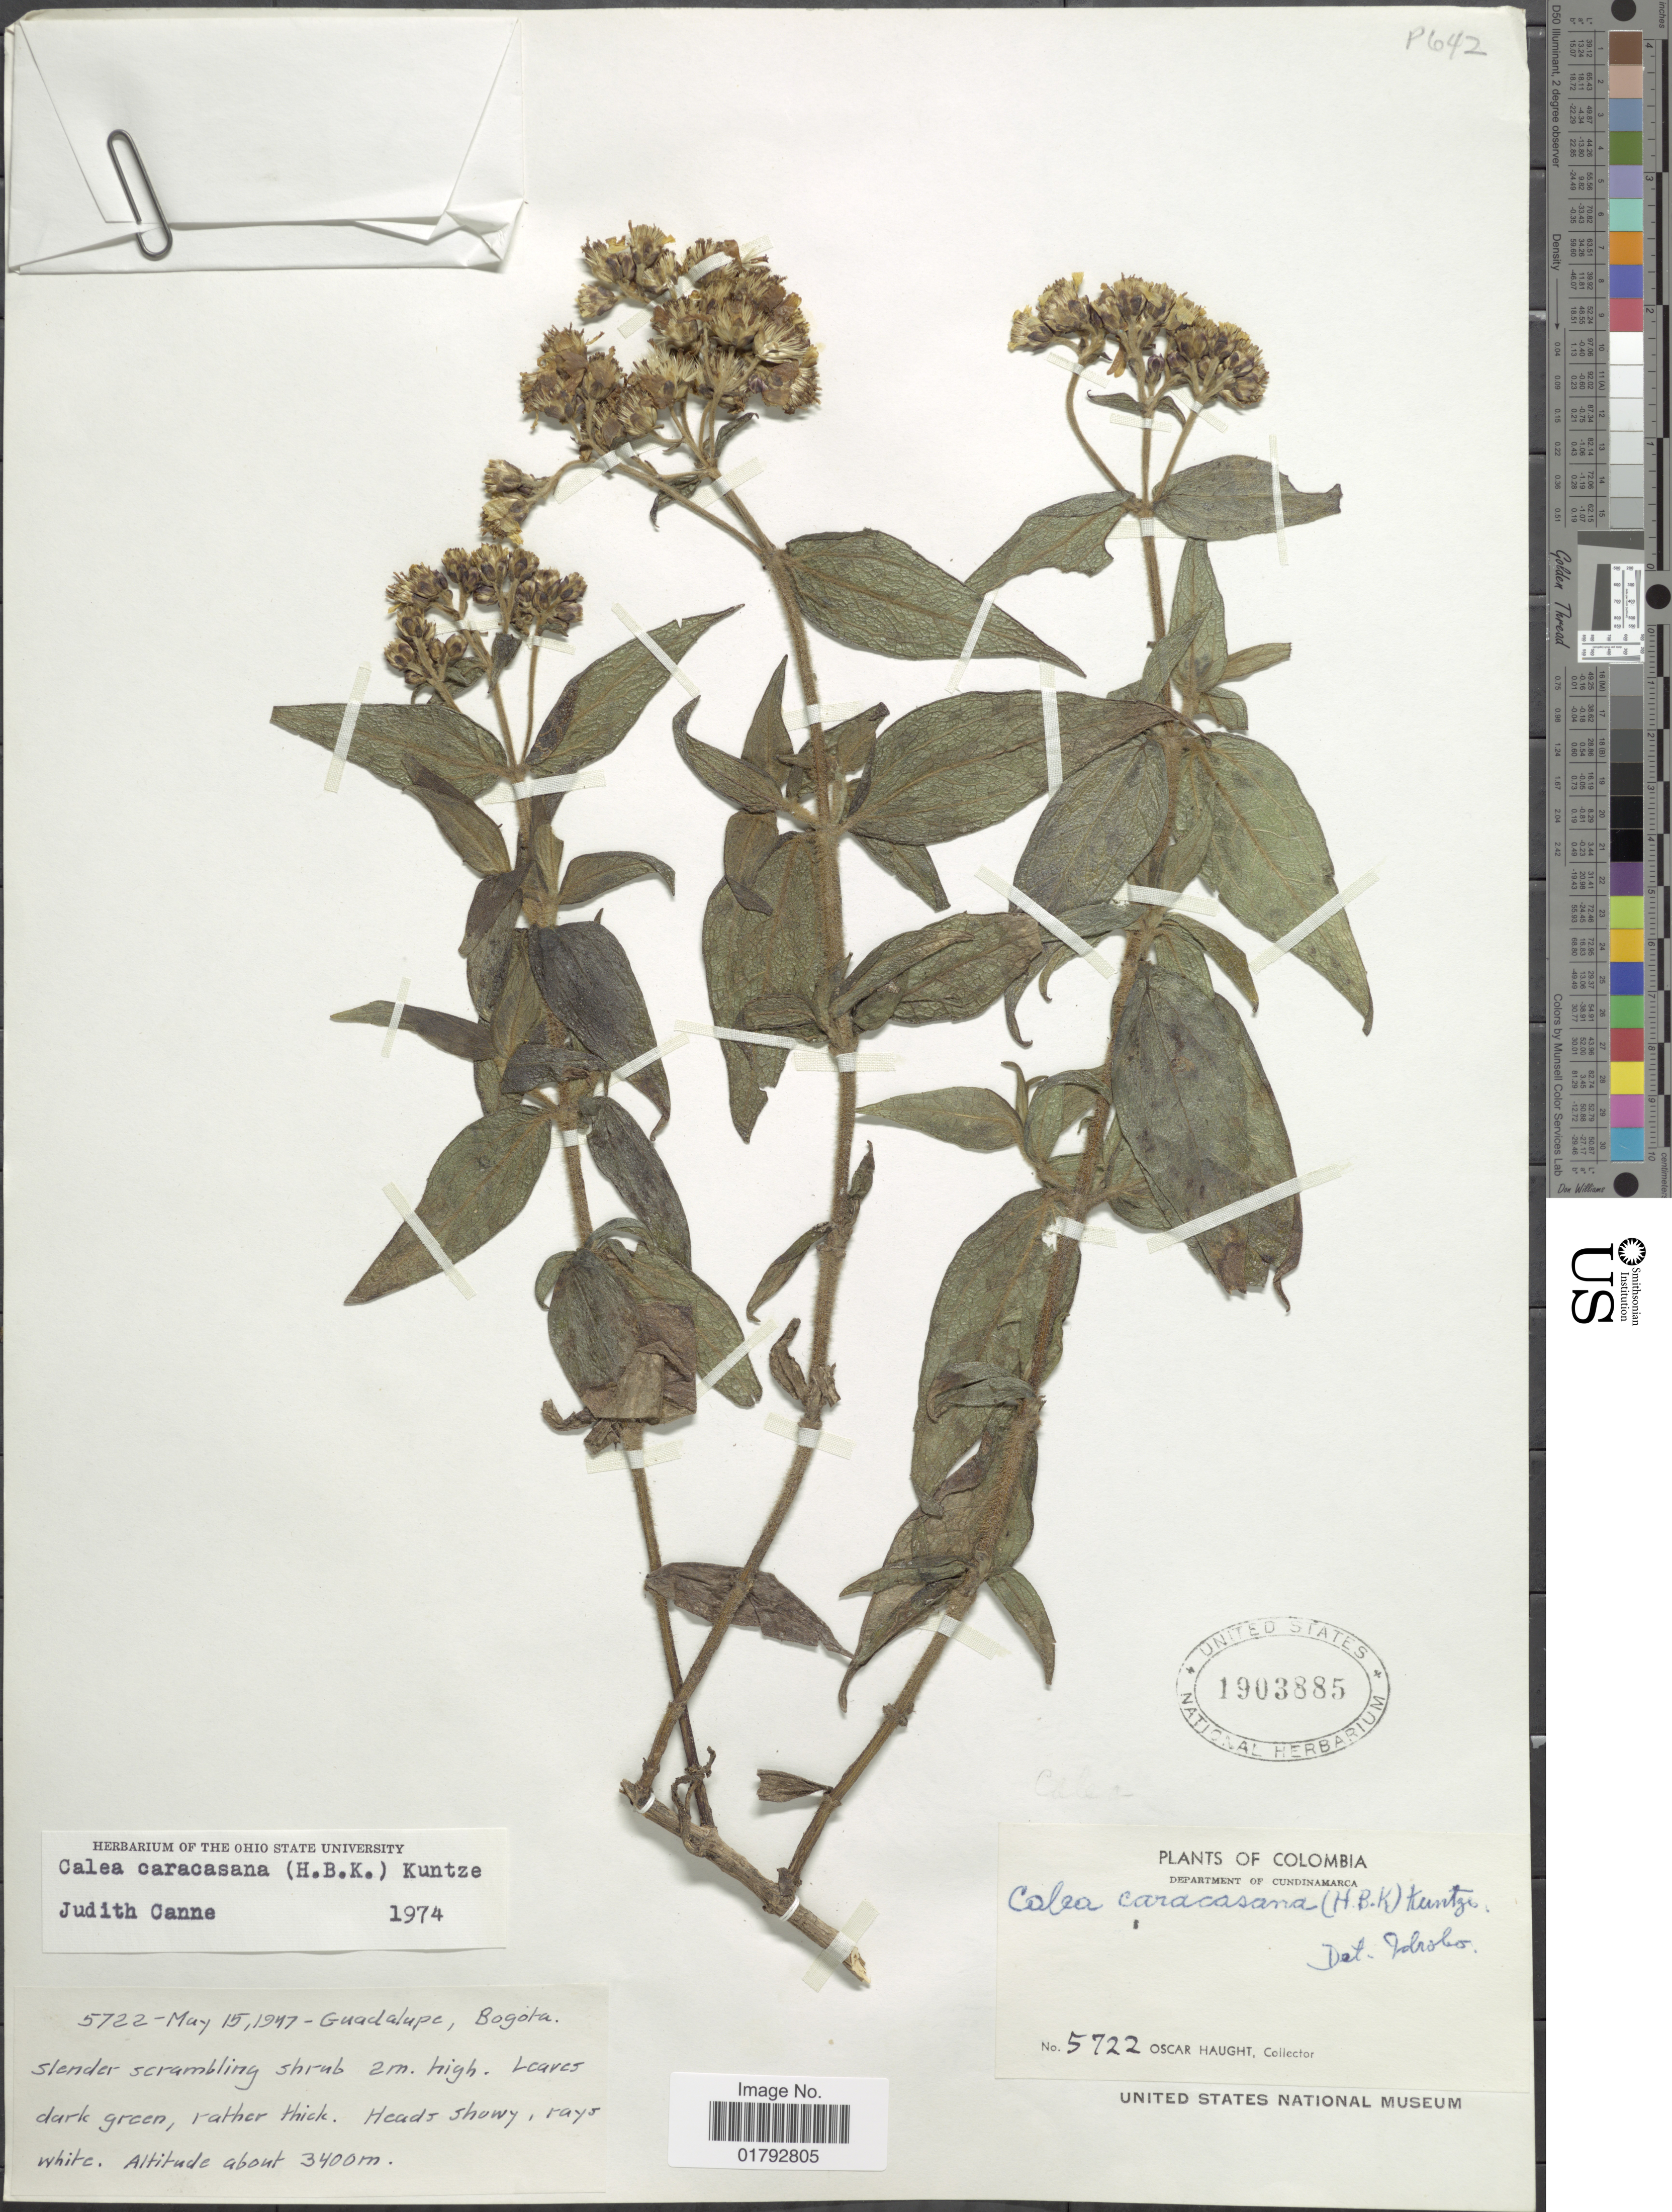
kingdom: Plantae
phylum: Tracheophyta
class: Magnoliopsida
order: Asterales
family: Asteraceae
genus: Alloispermum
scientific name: Alloispermum caracasanum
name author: (Kunth) H. Rob.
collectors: O. L. Haught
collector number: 5722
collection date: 1947-05-15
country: Colombia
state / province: Cundinamarca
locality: Guadalupe, Bogota. Department of Cundinamarca.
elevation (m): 3400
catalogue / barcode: US 1903885